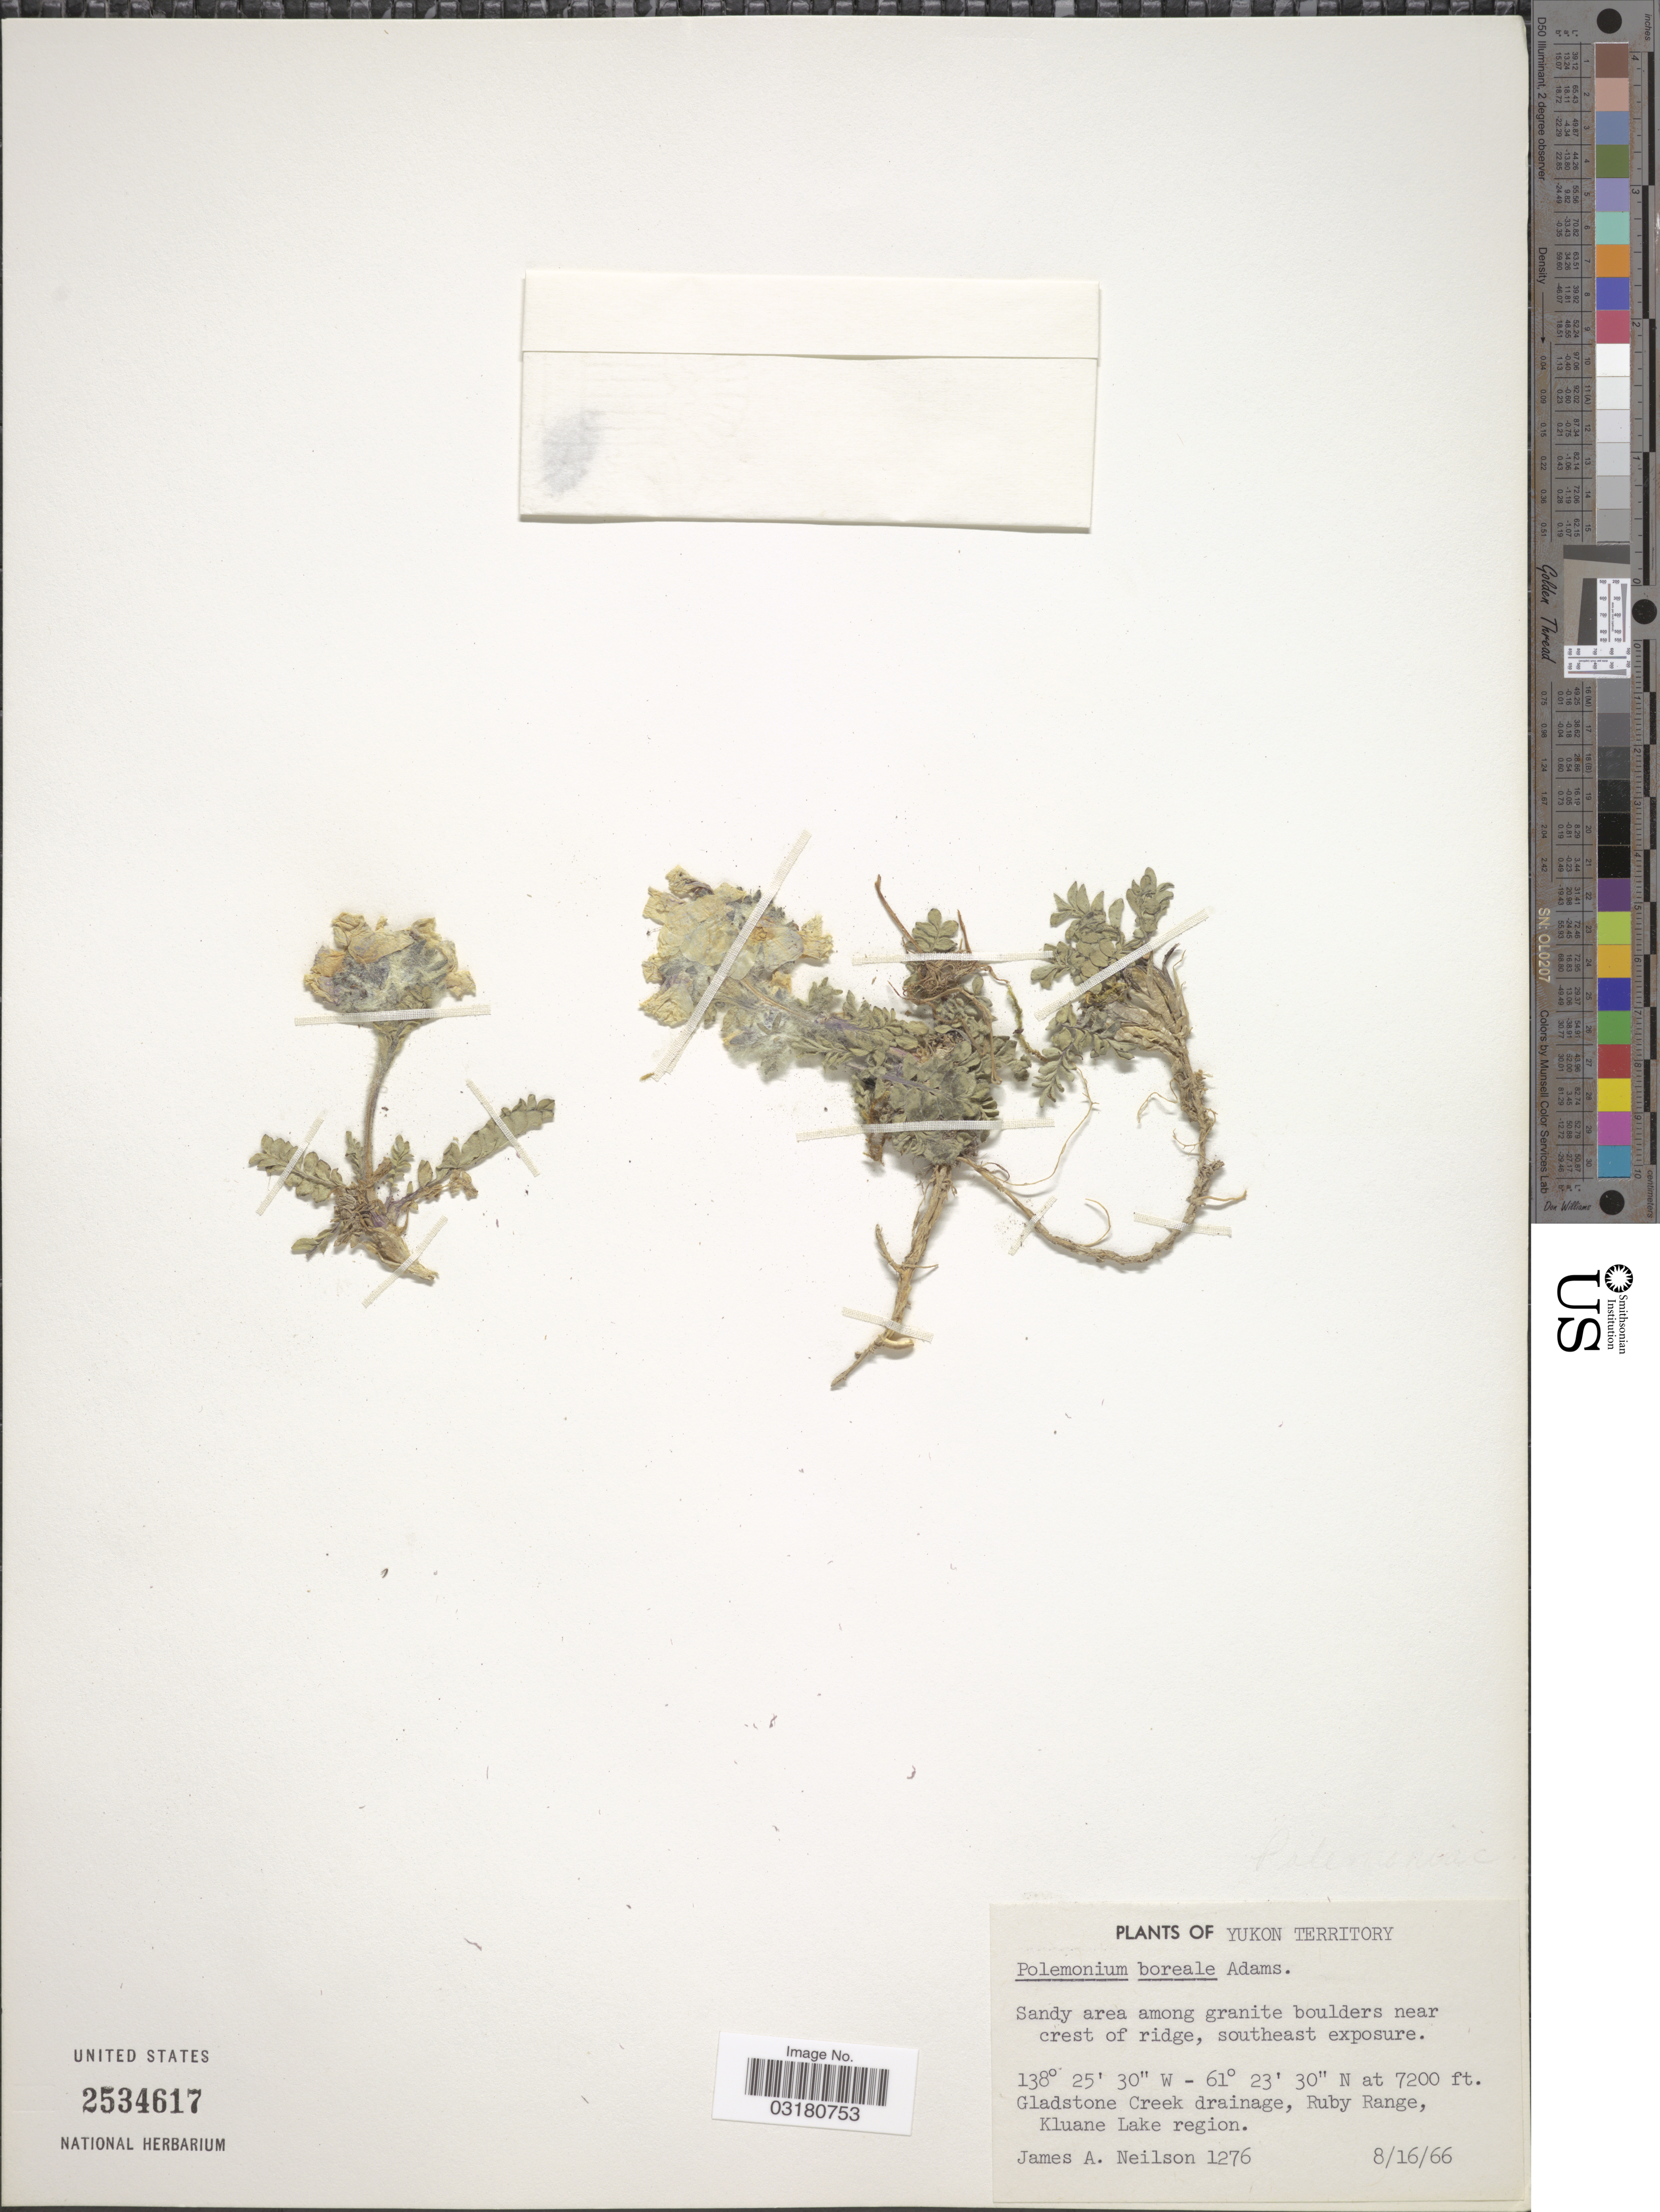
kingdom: Plantae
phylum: Tracheophyta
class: Magnoliopsida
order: Ericales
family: Polemoniaceae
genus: Polemonium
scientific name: Polemonium boreale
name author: Adams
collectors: J. Neilson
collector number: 1276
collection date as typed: Transcribed d/m/y: 16/8/66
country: Canada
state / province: Yukon Territory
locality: Gladstone Creek drainage, Ruby Range, Kluane Lake region.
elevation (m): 2195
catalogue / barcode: US 2534617